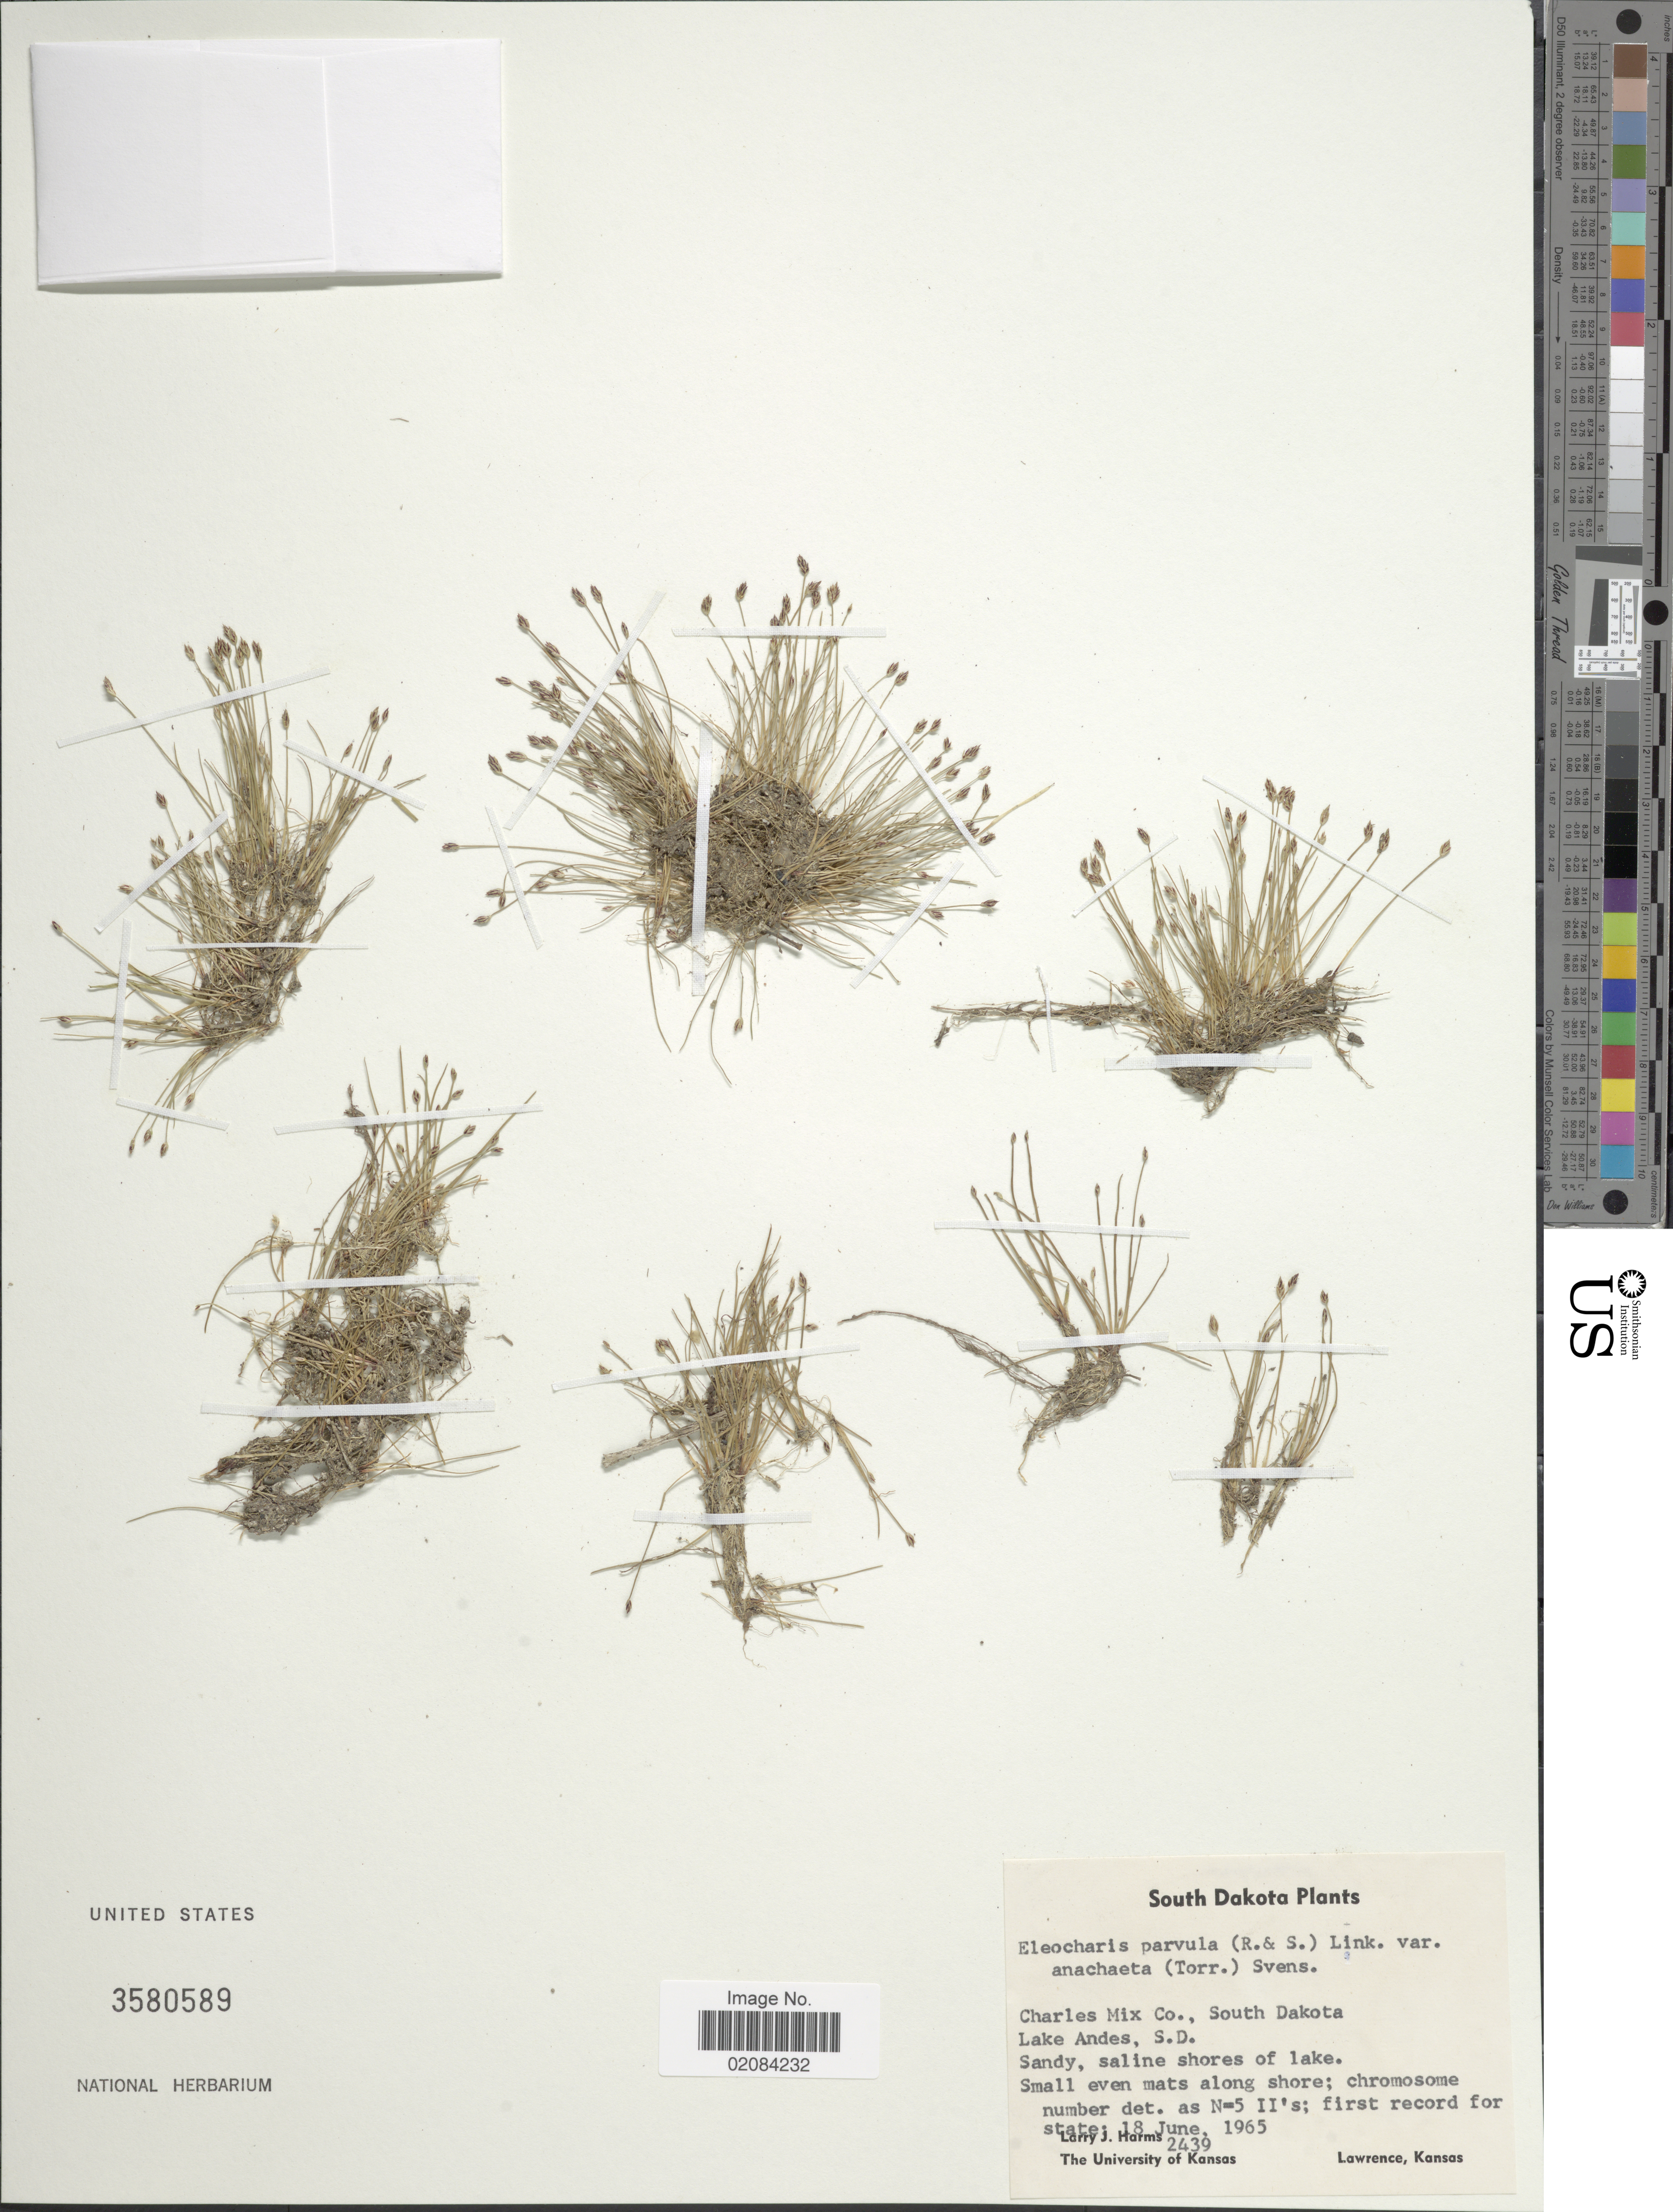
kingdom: Plantae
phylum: Tracheophyta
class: Liliopsida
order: Poales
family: Cyperaceae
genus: Eleocharis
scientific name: Eleocharis parvula var. anachaeta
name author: (Torr.) Svenson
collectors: L. Harms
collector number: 2439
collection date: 1965-06-18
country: United States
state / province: South Dakota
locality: South Dakota, Charles Mix. Co., South Dakota. Lake Andes, S.D.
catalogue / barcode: US 3580589